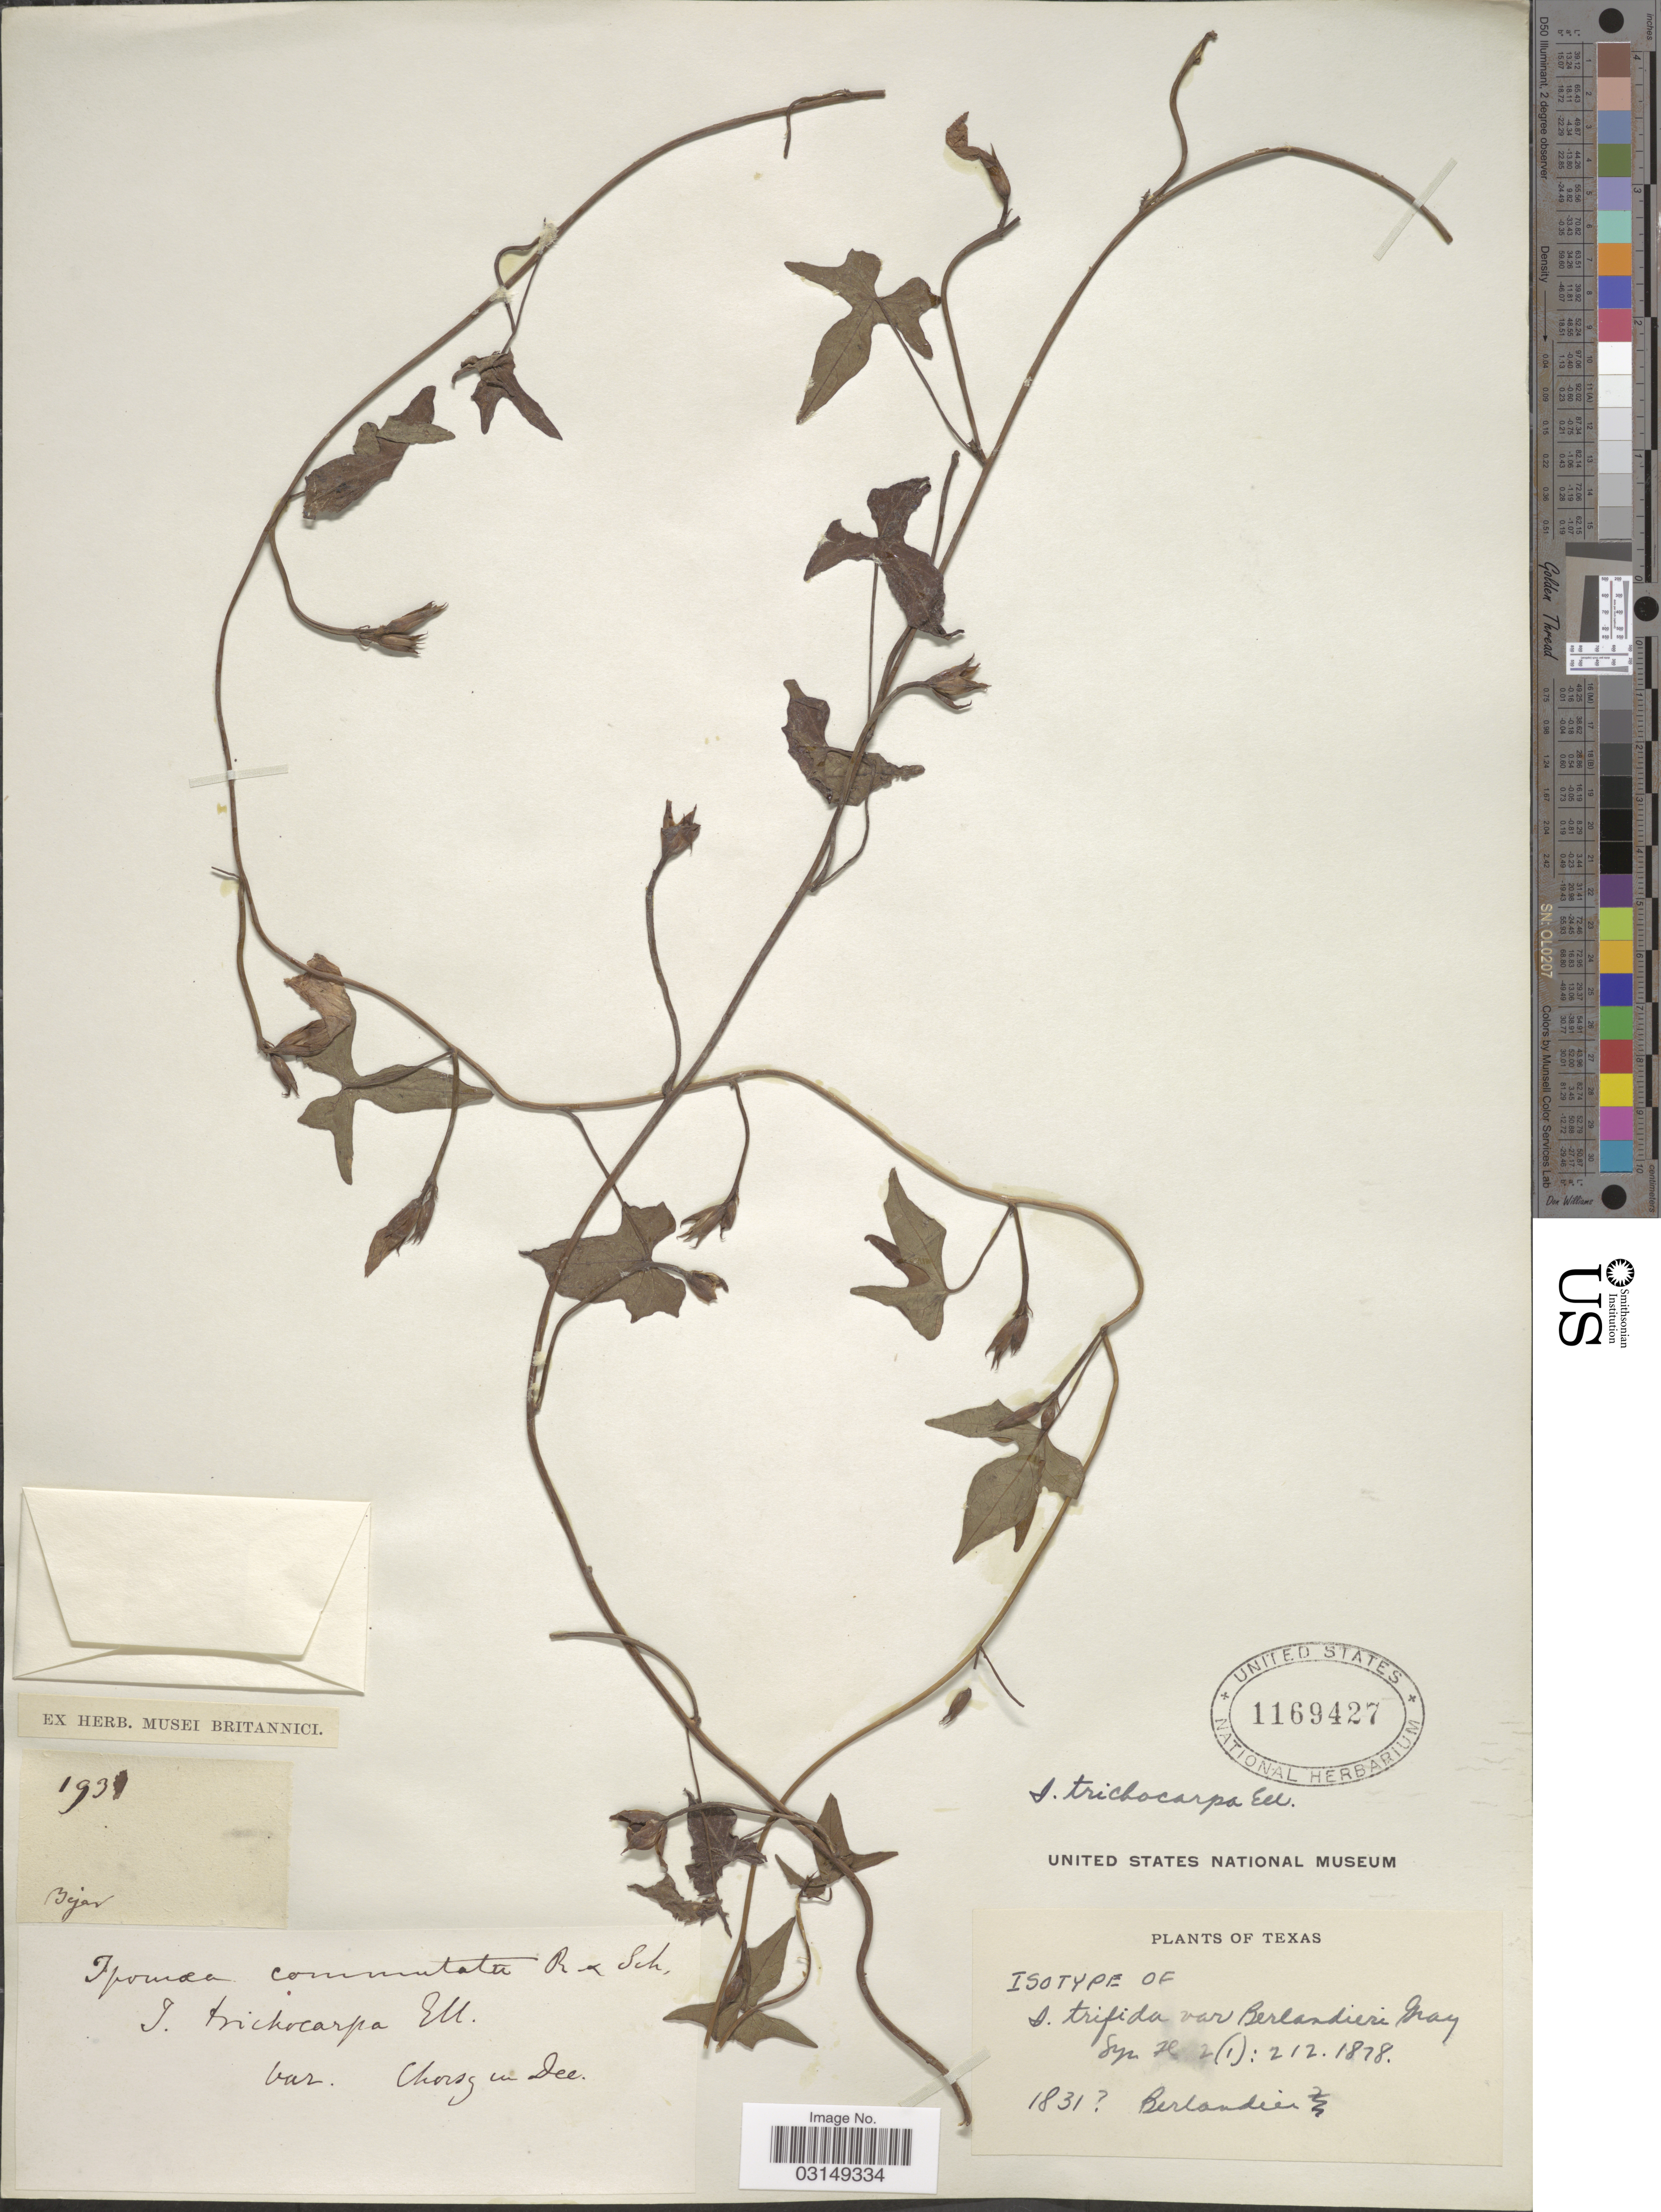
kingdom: Plantae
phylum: Tracheophyta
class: Magnoliopsida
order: Solanales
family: Convolvulaceae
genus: Ipomoea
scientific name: Ipomoea trichocarpa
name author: Elliott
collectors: J. L. Berlandier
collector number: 193?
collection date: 1831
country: United States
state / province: Texas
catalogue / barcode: US 1169427